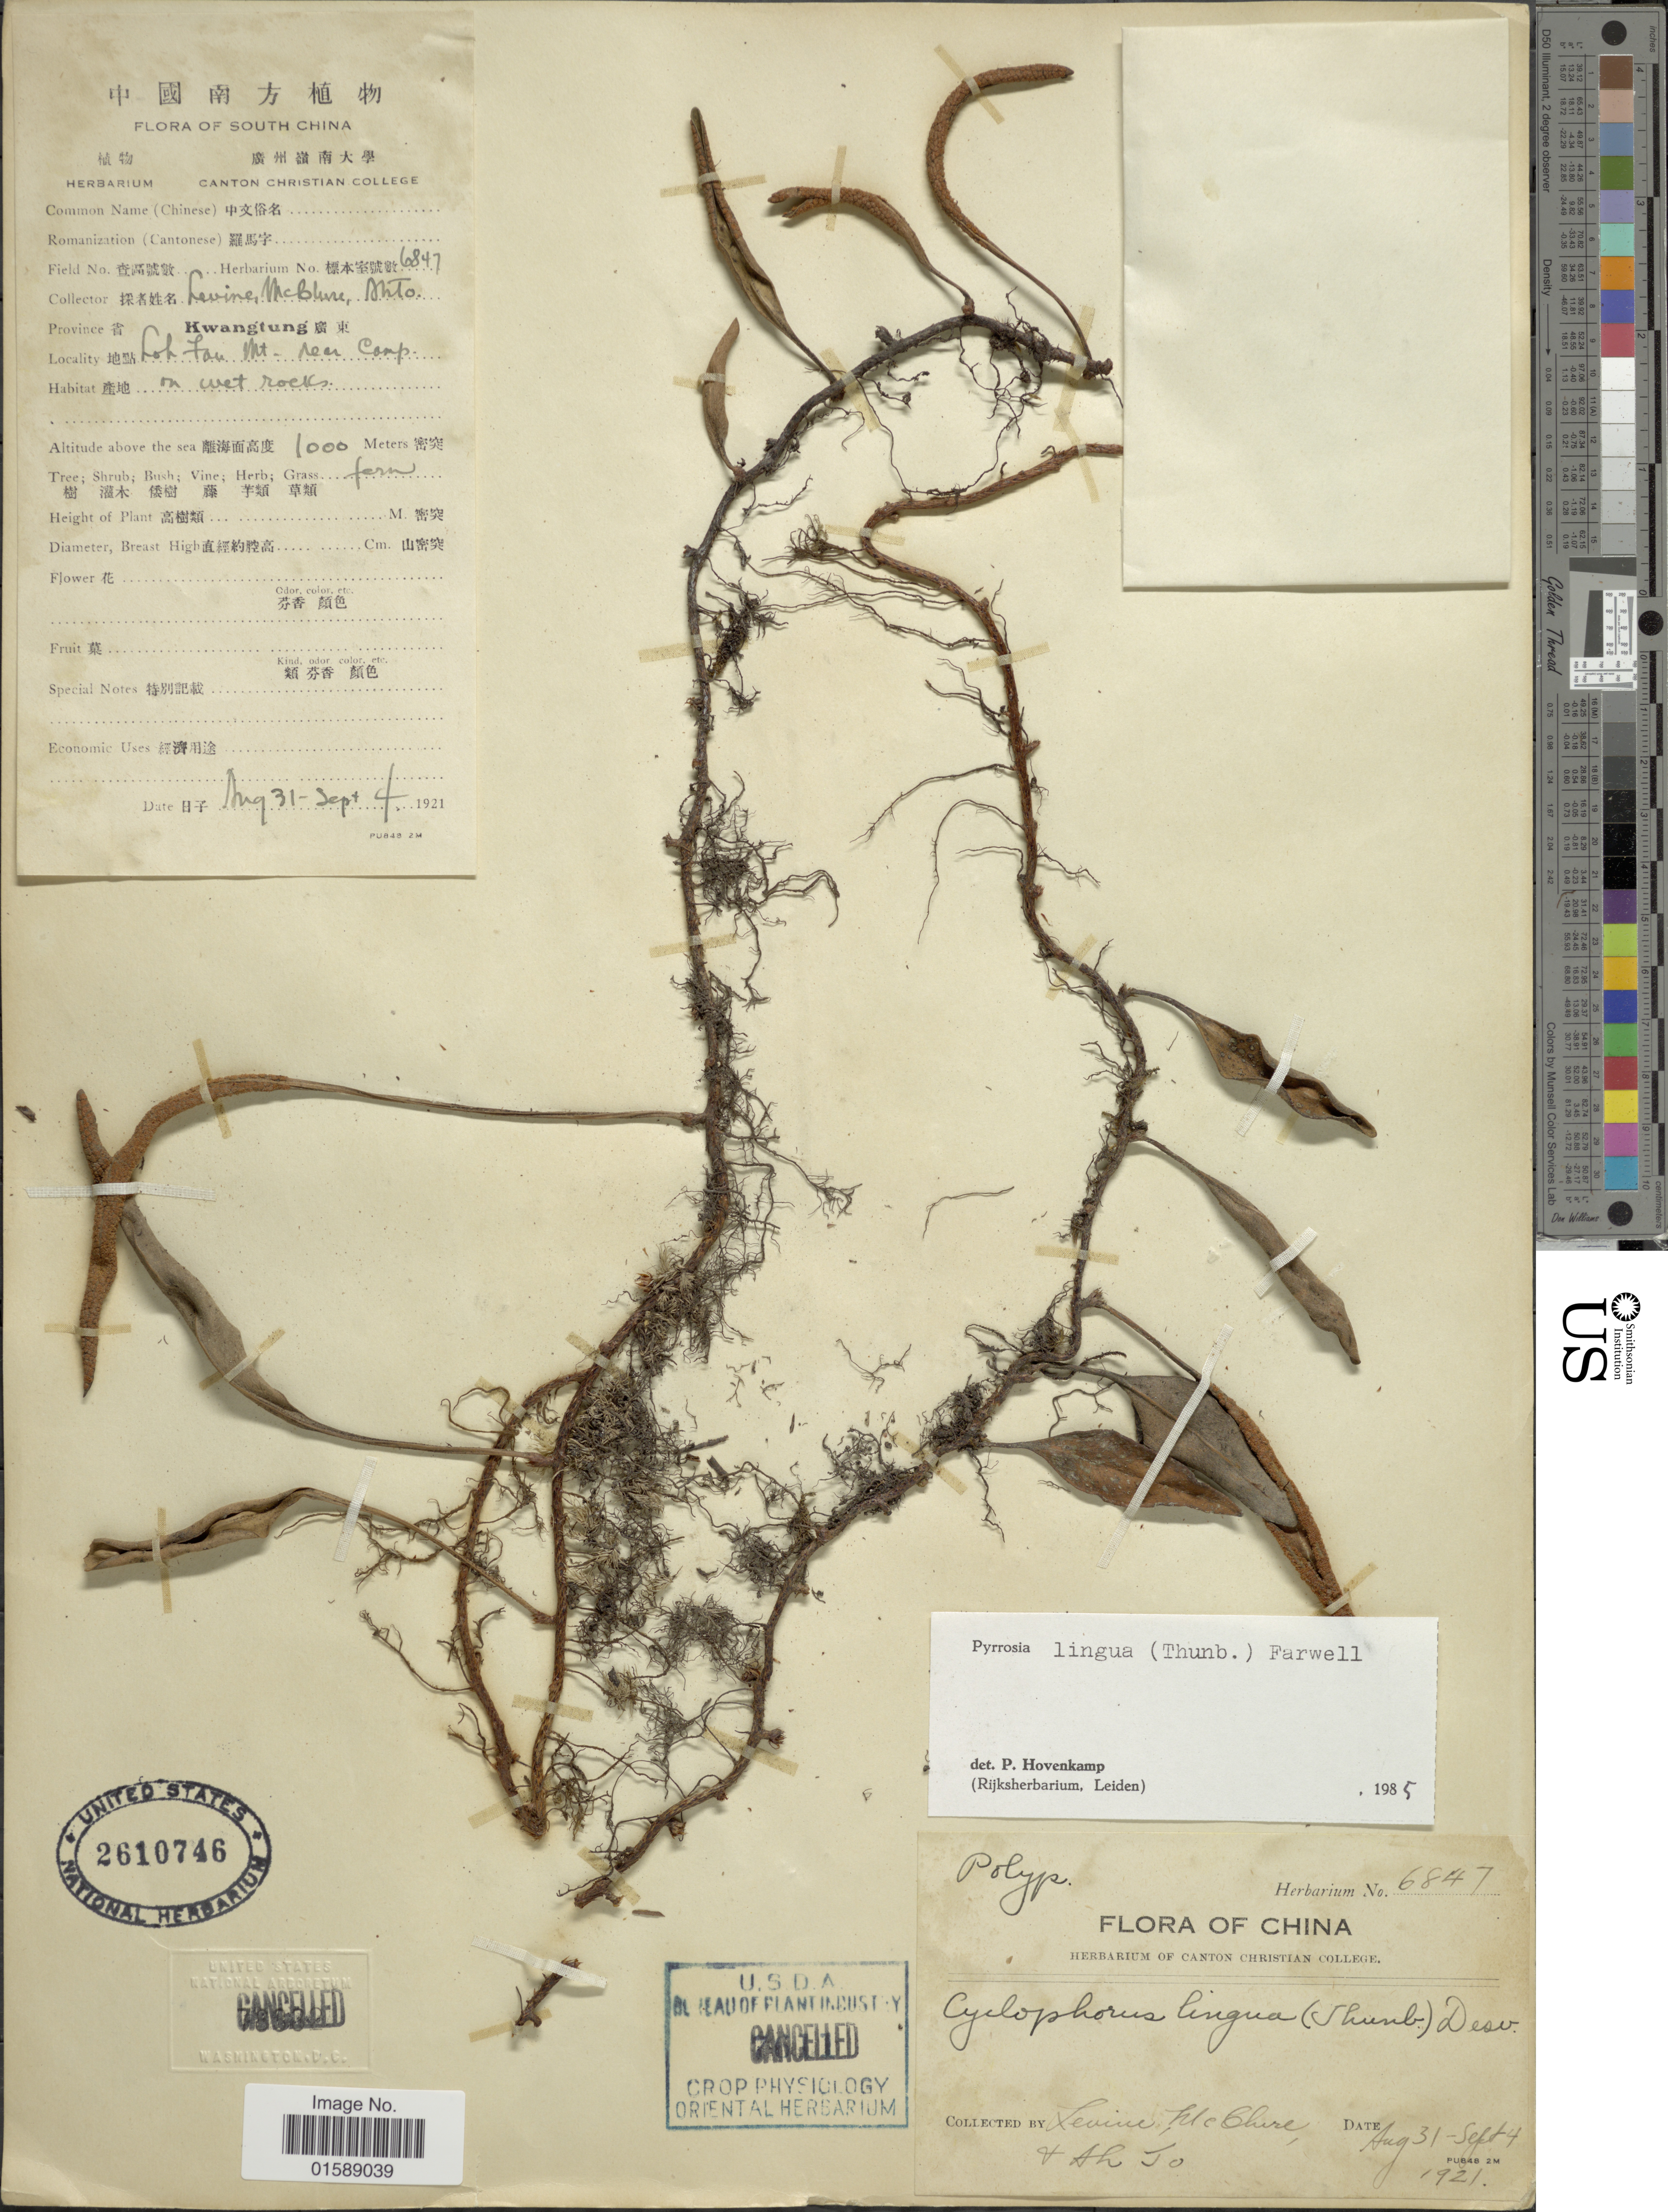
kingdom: Plantae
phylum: Tracheophyta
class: Polypodiopsida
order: Polypodiales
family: Polypodiaceae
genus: Pyrrosia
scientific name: Pyrrosia lingua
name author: (Thurb.) Farw.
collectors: -. Levine, McClure, -- & A. To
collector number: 6847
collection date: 1921-08-31/1921-09-04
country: China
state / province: Guangdong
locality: Province Kwangtung. Loh Fau Mt. Near Camp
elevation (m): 1000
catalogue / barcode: US 2610746